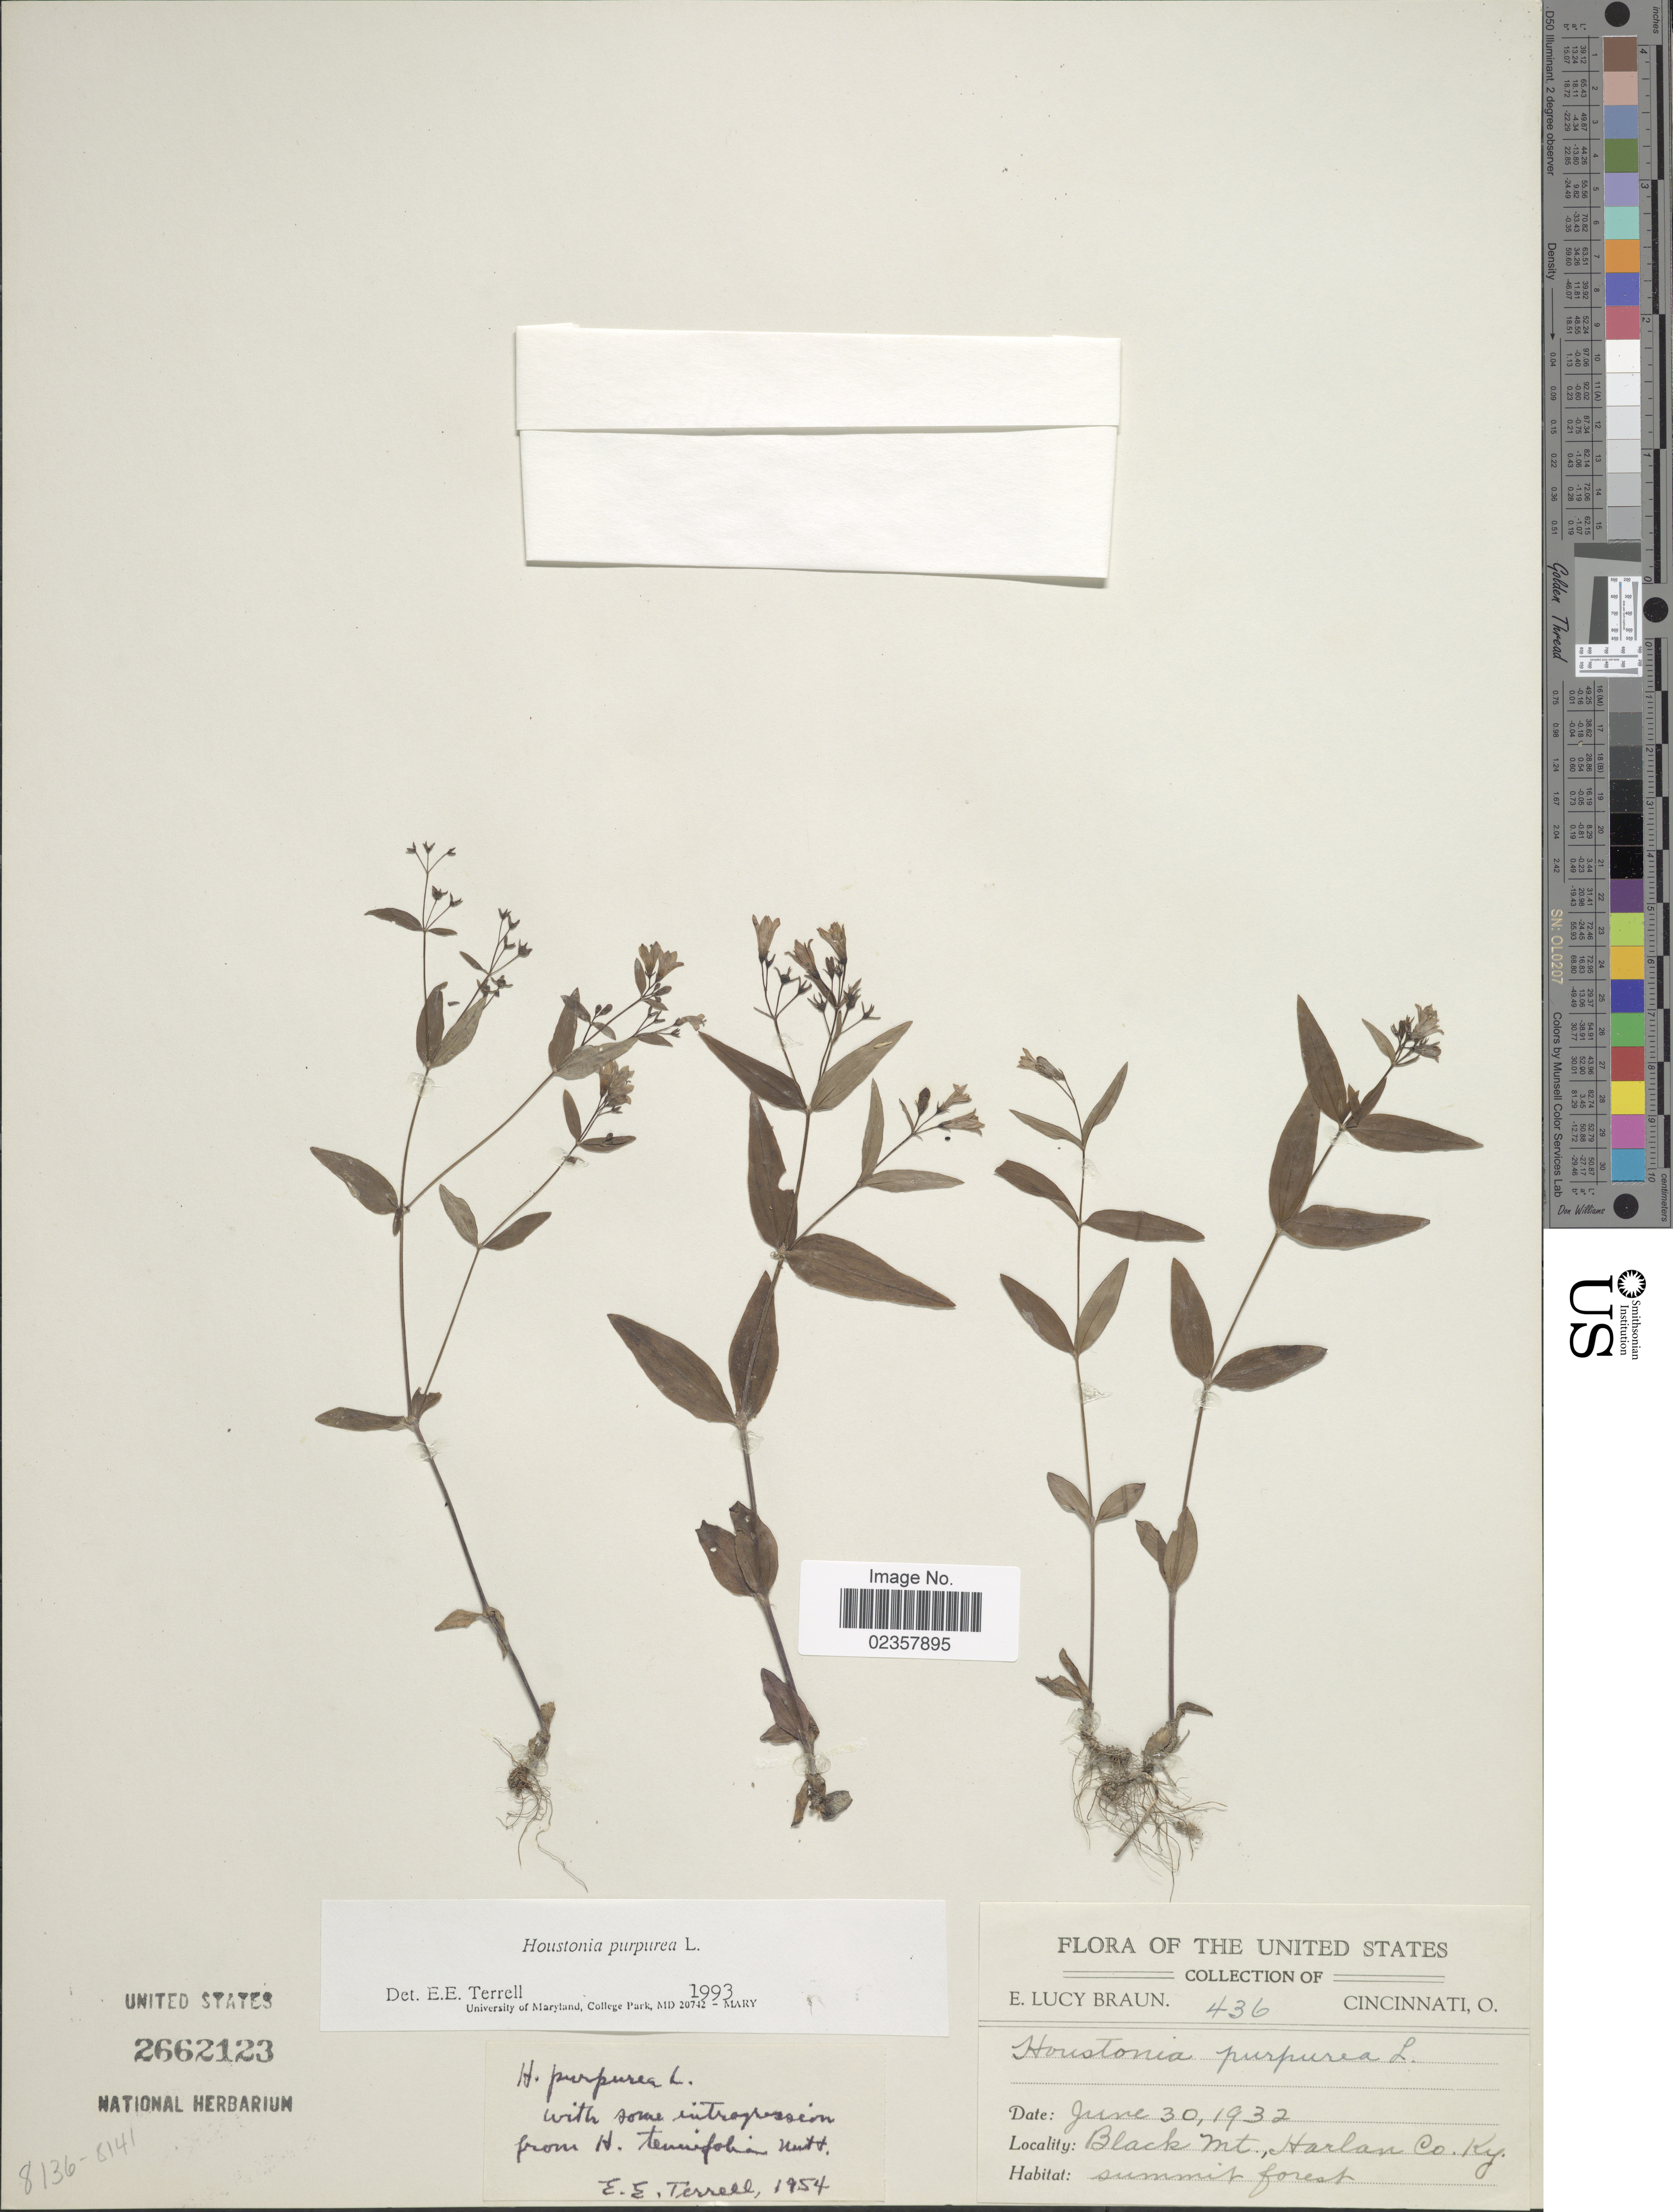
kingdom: Plantae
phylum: Tracheophyta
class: Magnoliopsida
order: Gentianales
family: Rubiaceae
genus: Houstonia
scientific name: Houstonia purpurea var. purpurea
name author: L.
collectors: E. L. Braun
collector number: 436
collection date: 1932-06-30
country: United States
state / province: Kentucky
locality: Balck Mt., Harlan Co. Ky, Summit forest.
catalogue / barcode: US 2662123